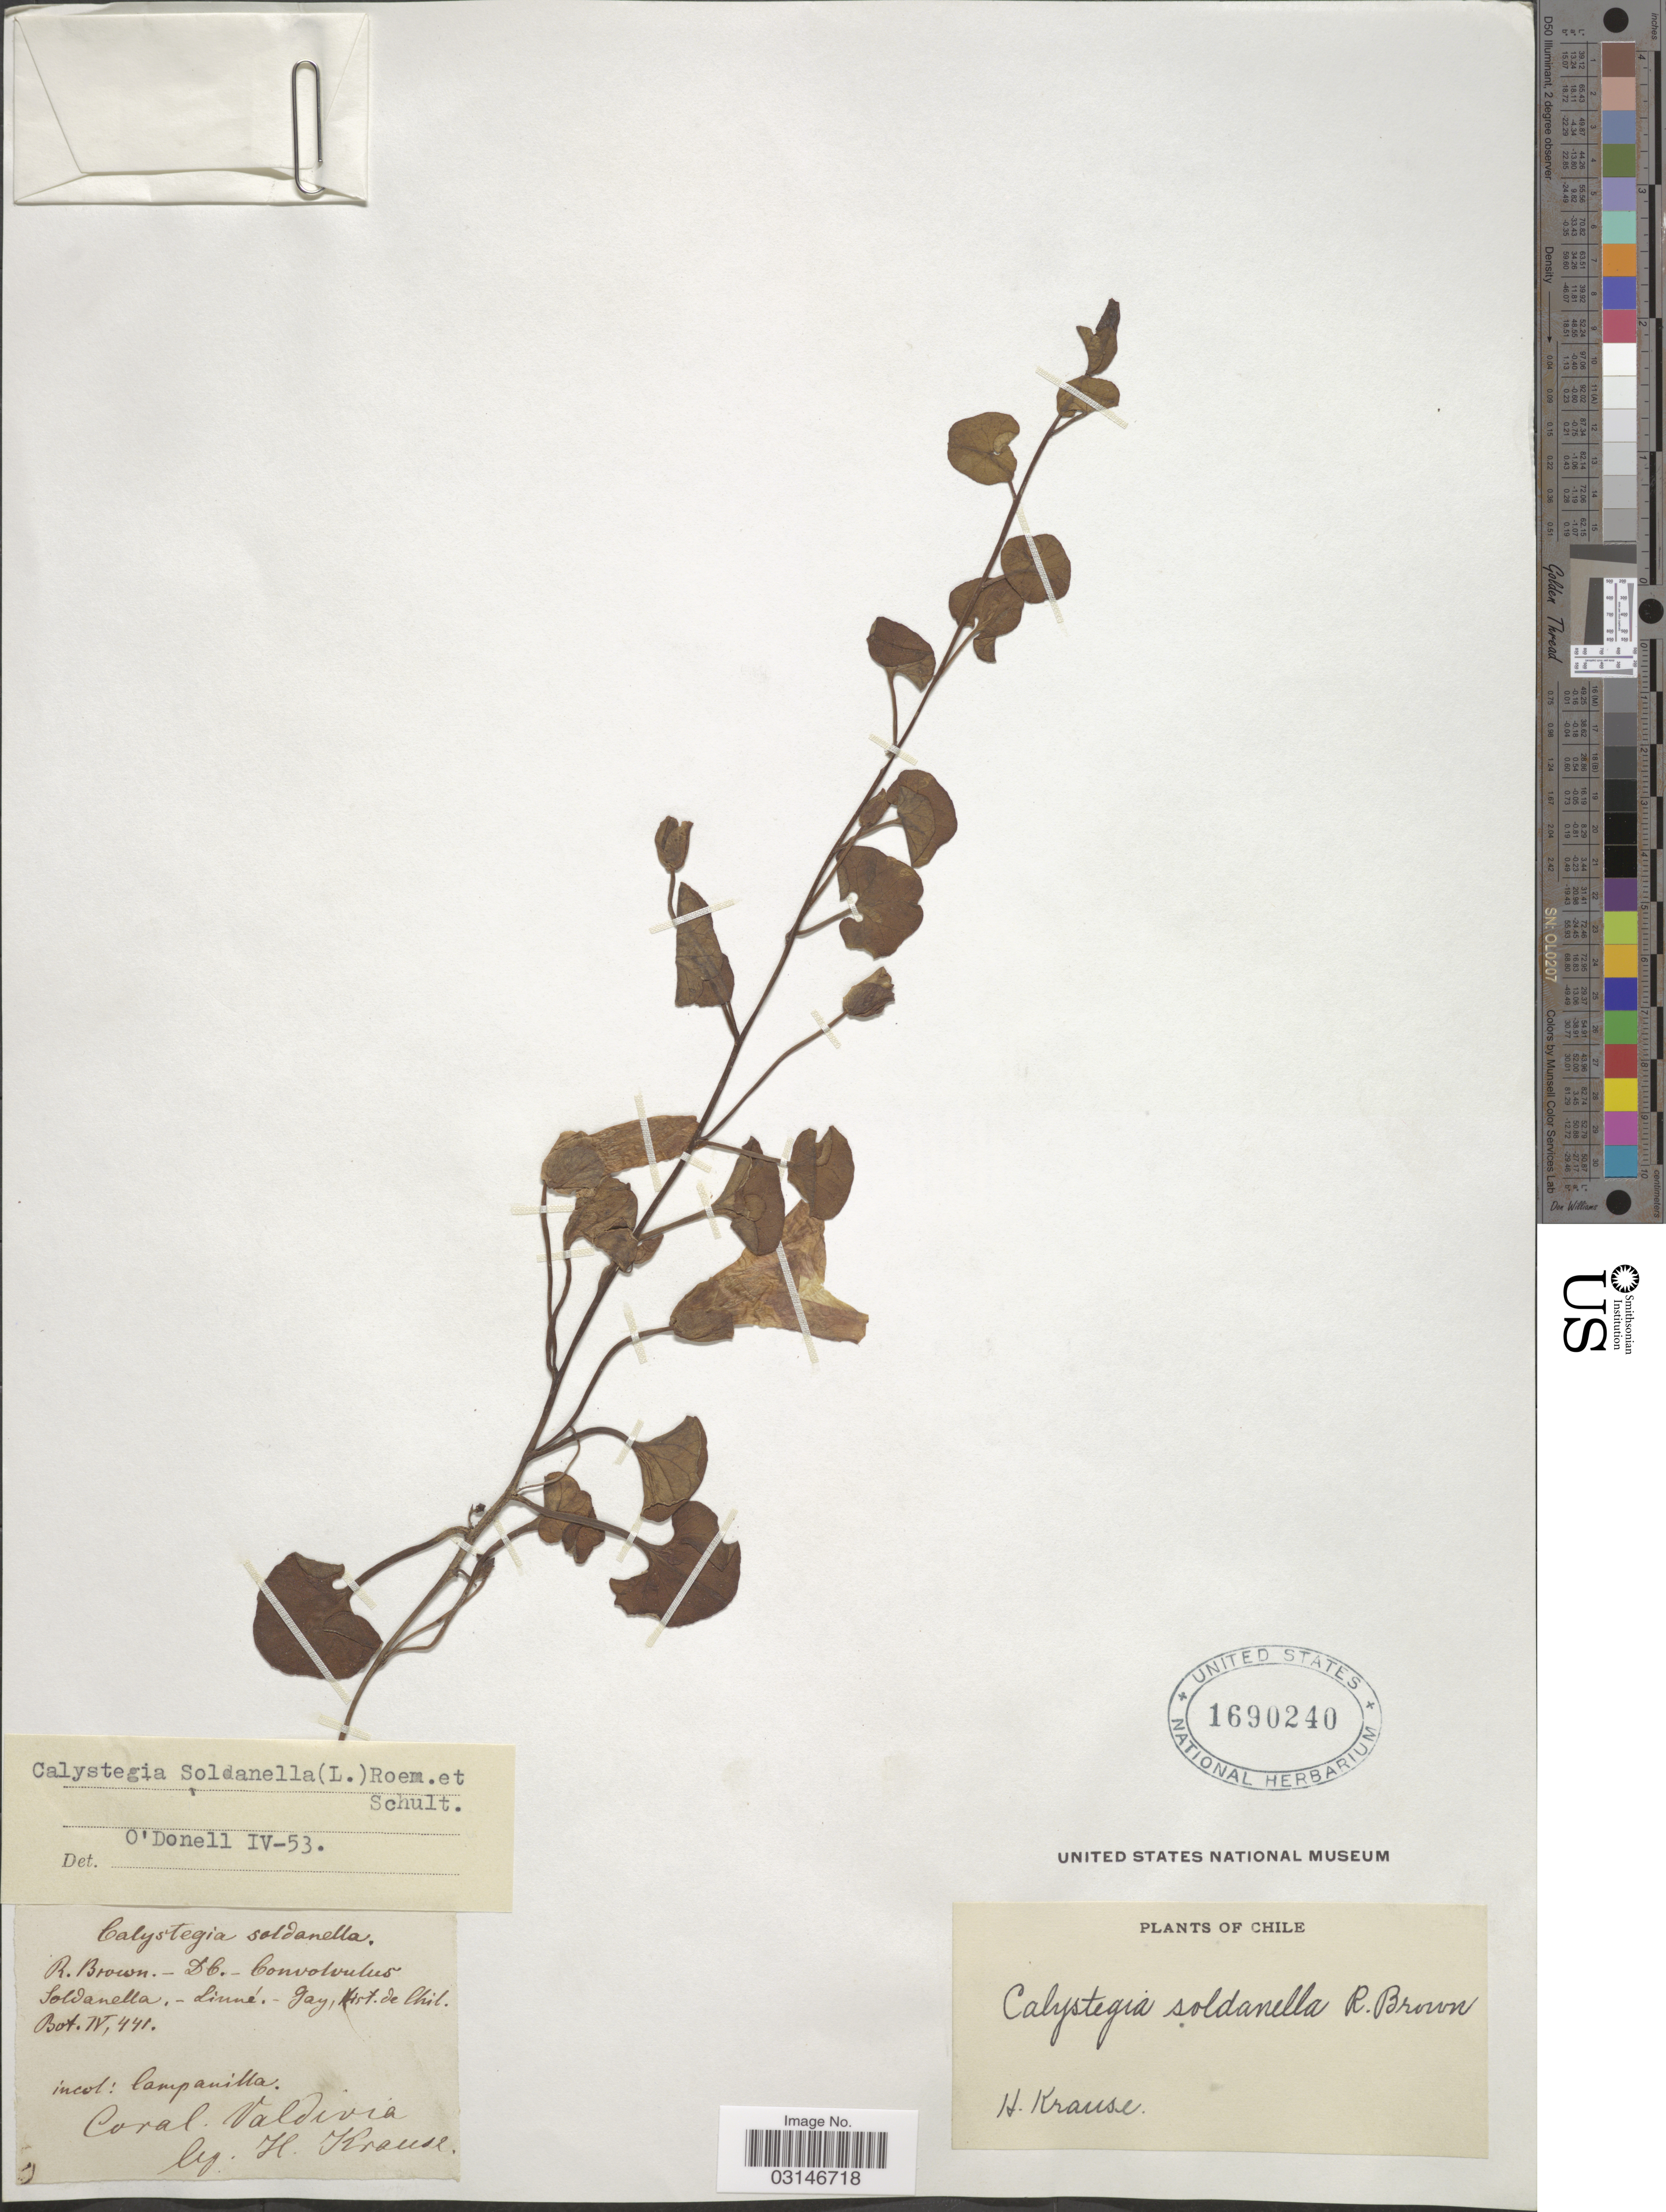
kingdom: Plantae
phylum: Tracheophyta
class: Magnoliopsida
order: Solanales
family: Convolvulaceae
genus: Calystegia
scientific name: Calystegia soldanella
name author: (L.) R. Br.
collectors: H. Krause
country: Chile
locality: Coral. Valdivia.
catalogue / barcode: US 1690240